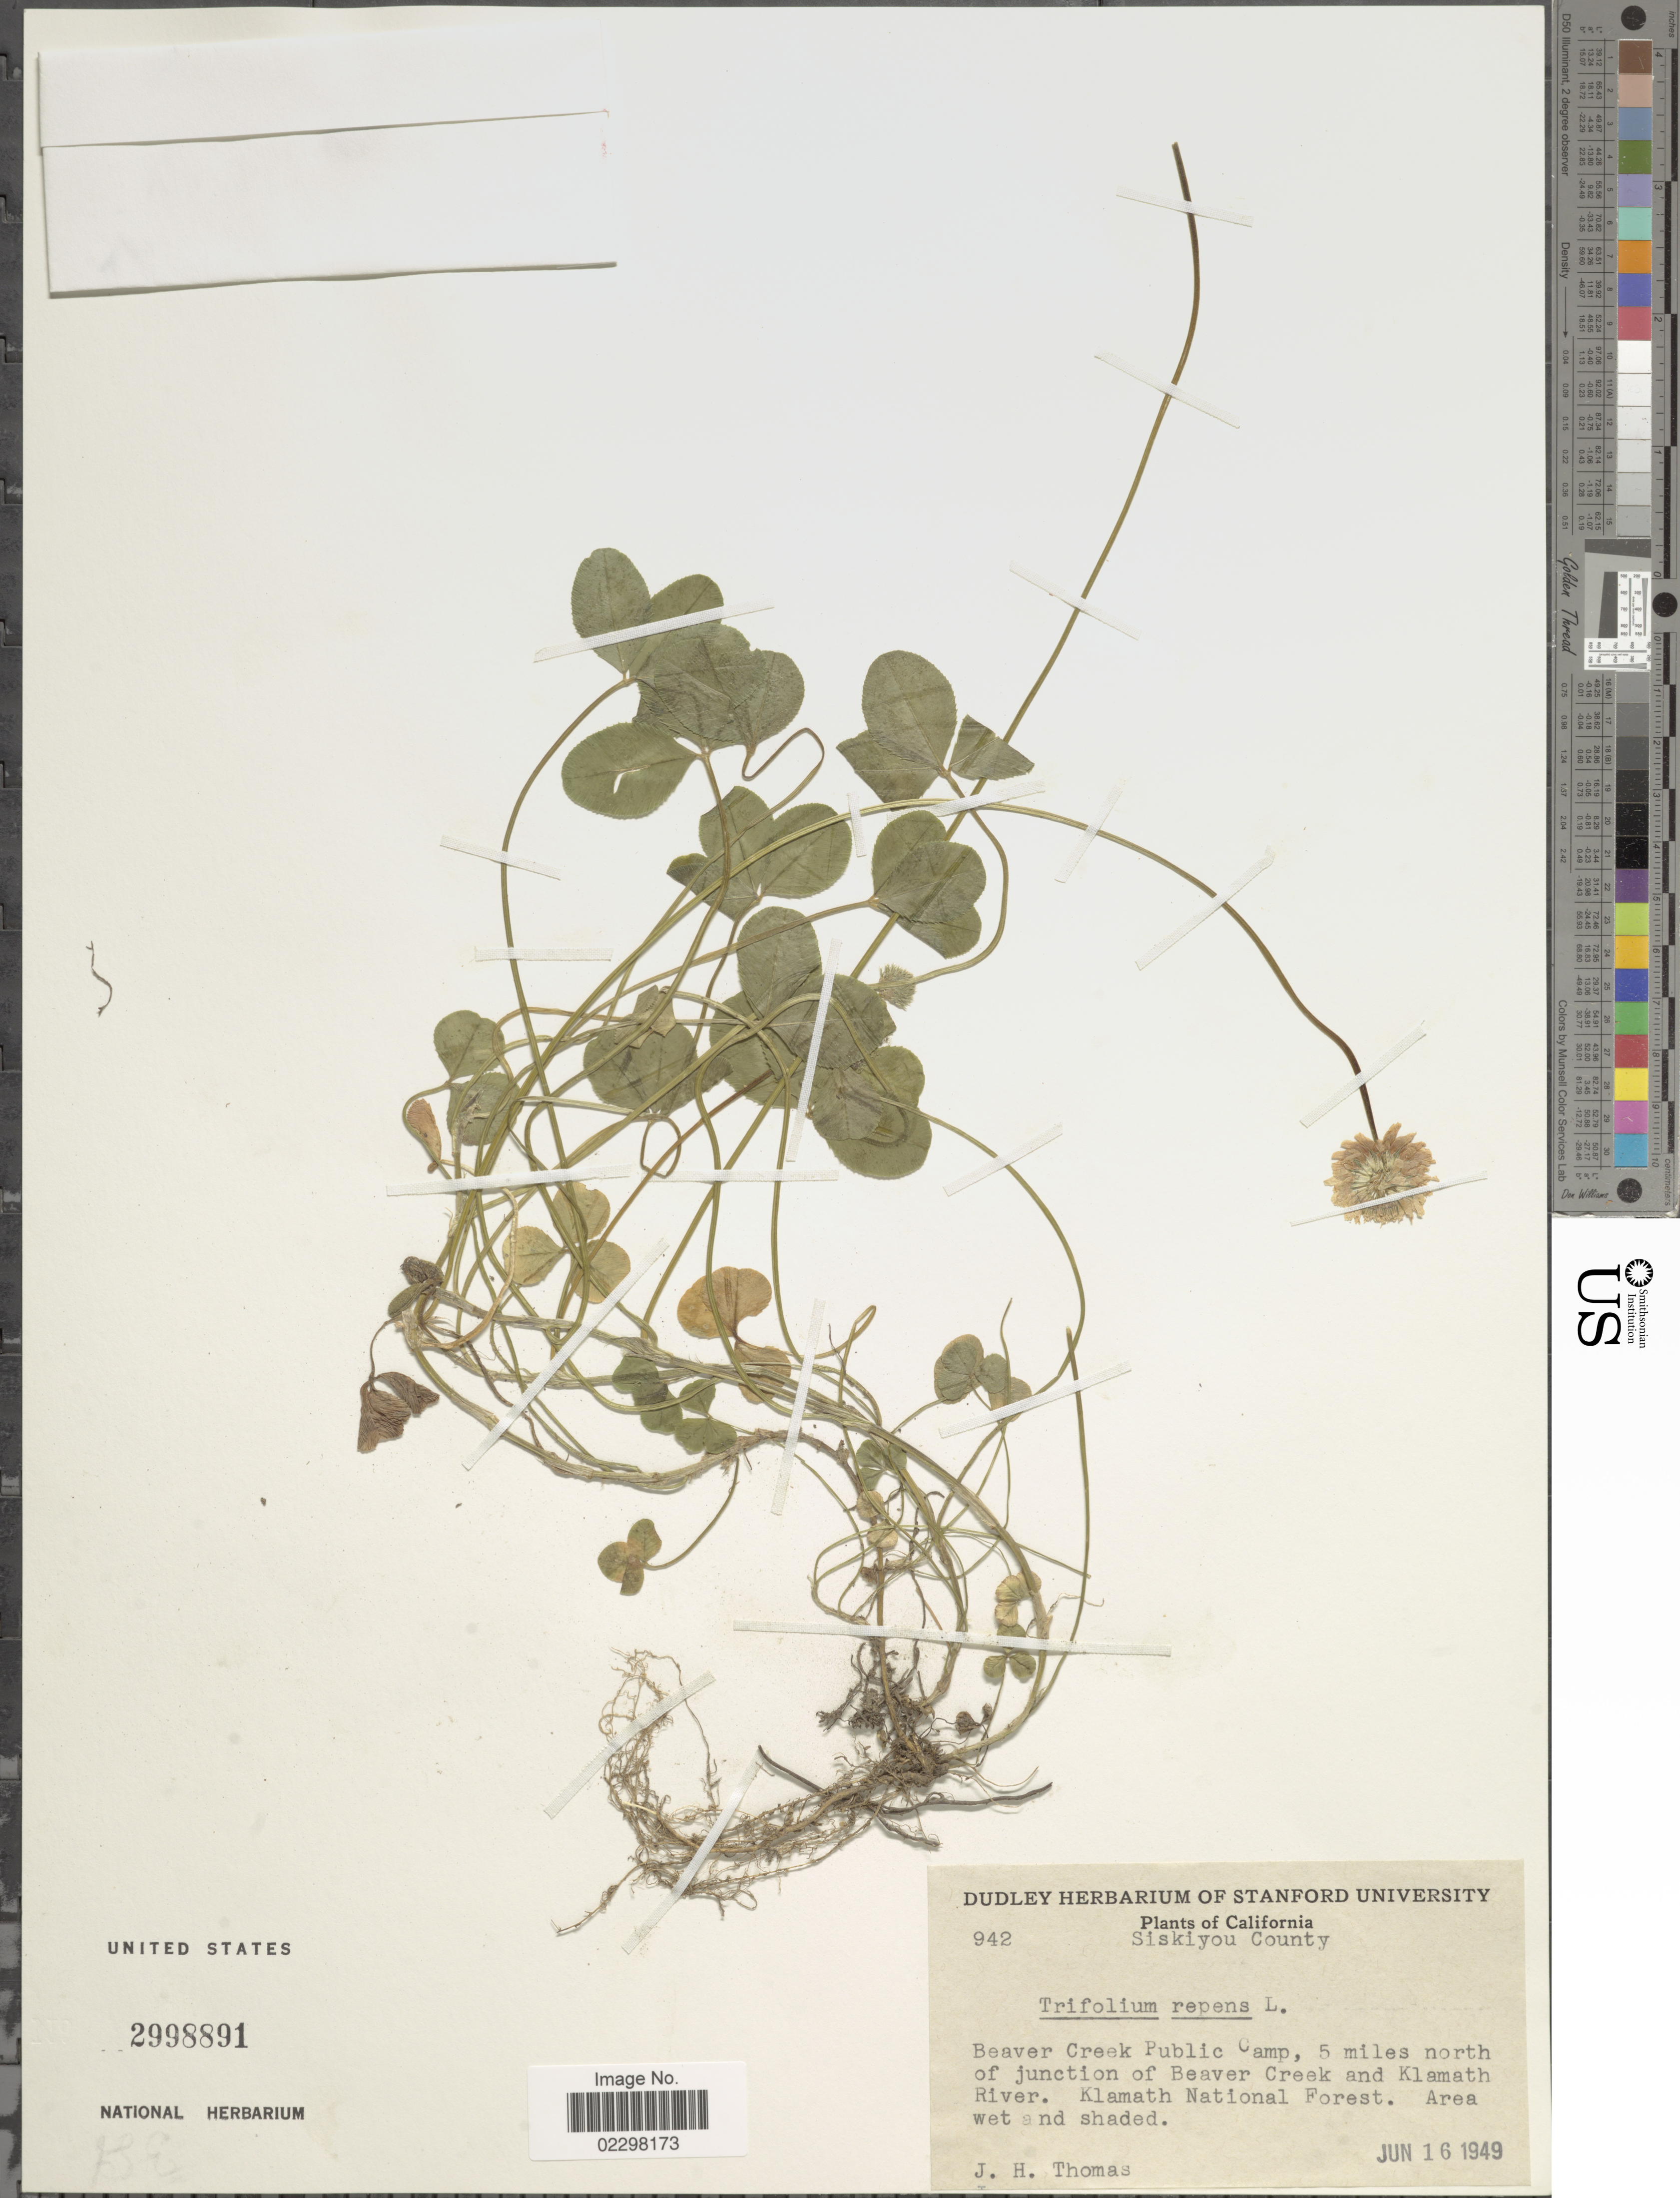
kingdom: Plantae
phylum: Tracheophyta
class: Magnoliopsida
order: Fabales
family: Fabaceae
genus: Trifolium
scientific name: Trifolium repens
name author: L.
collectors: J. H. Thomas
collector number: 942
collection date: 1949-06-16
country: United States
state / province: California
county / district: Siskiyou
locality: Siskiyou County, Beaver Creek Public Camp, 5 miles north of junction of Beaver Creek and Klamath River, Klamath National Forest, area wet and shaded.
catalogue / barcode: US 2998891